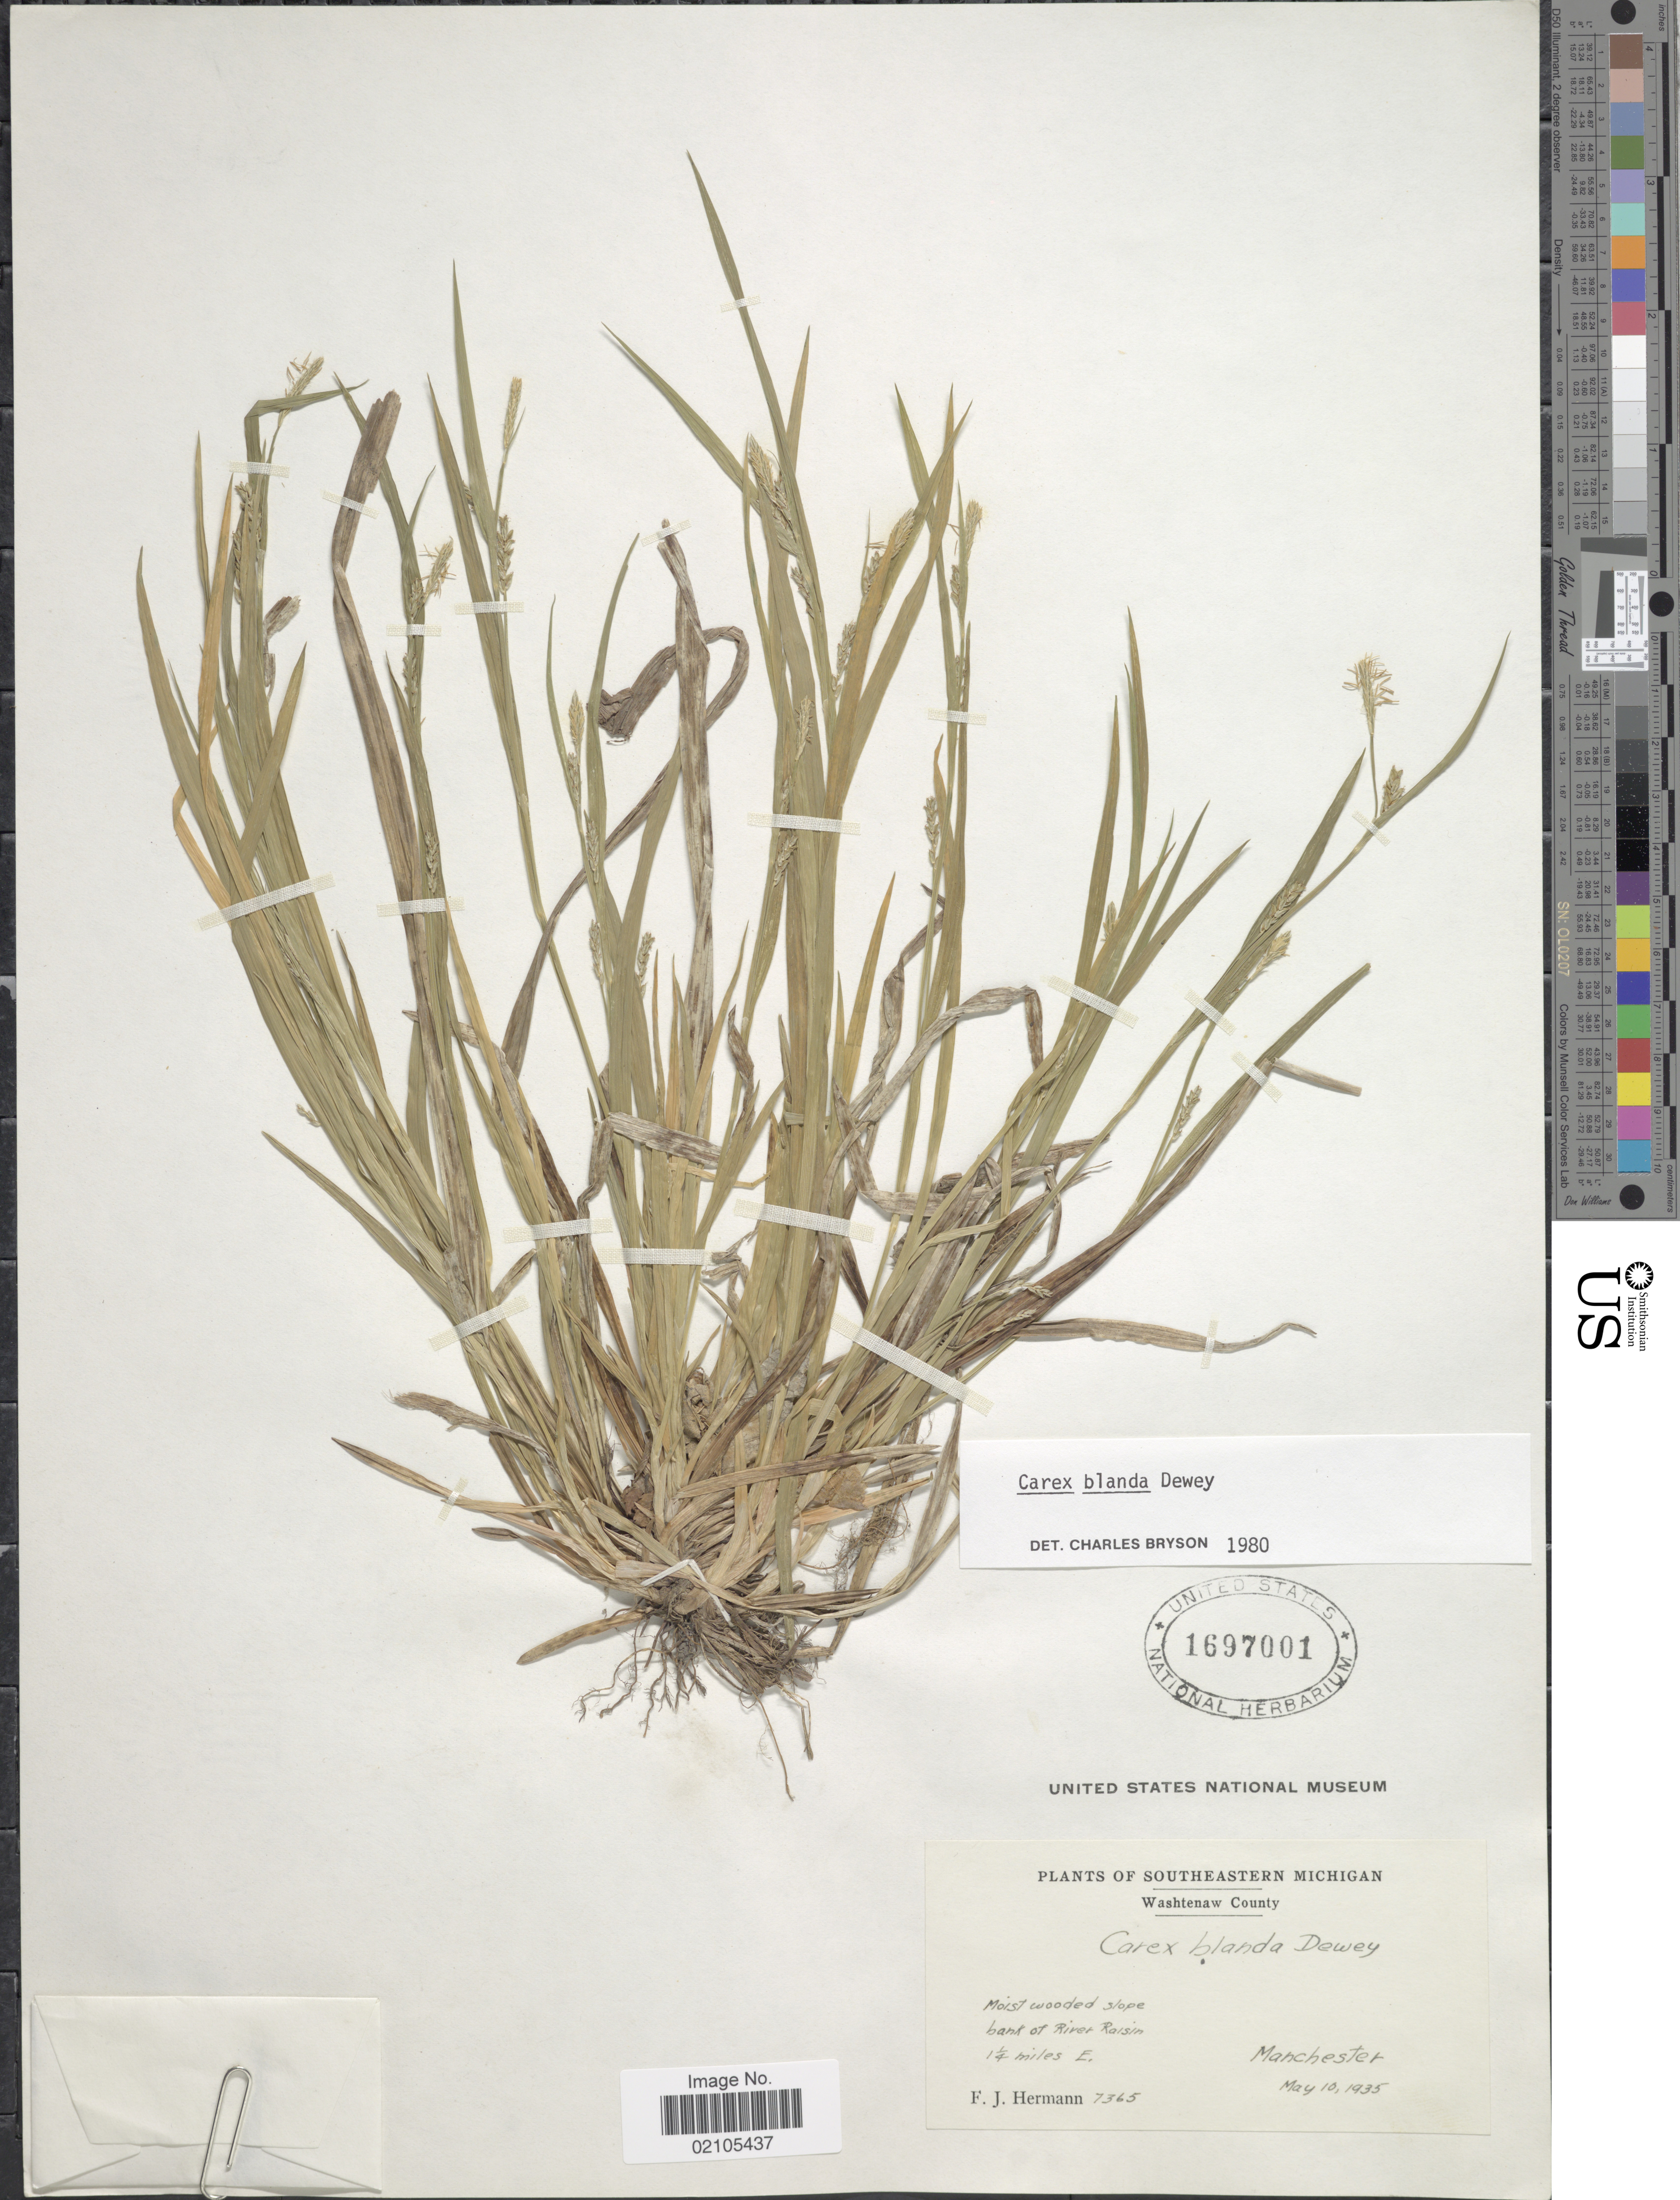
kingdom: Plantae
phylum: Tracheophyta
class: Liliopsida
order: Poales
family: Cyperaceae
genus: Carex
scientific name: Carex blanda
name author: Dewey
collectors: F. J. Hermann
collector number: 7365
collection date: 1935-05-10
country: United States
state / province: Michigan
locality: Southeastern Michigan. Washtenaw County. Moist wooded slope bank of River Raisin 1 1/4 miles E. Manchester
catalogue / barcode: US 1697001